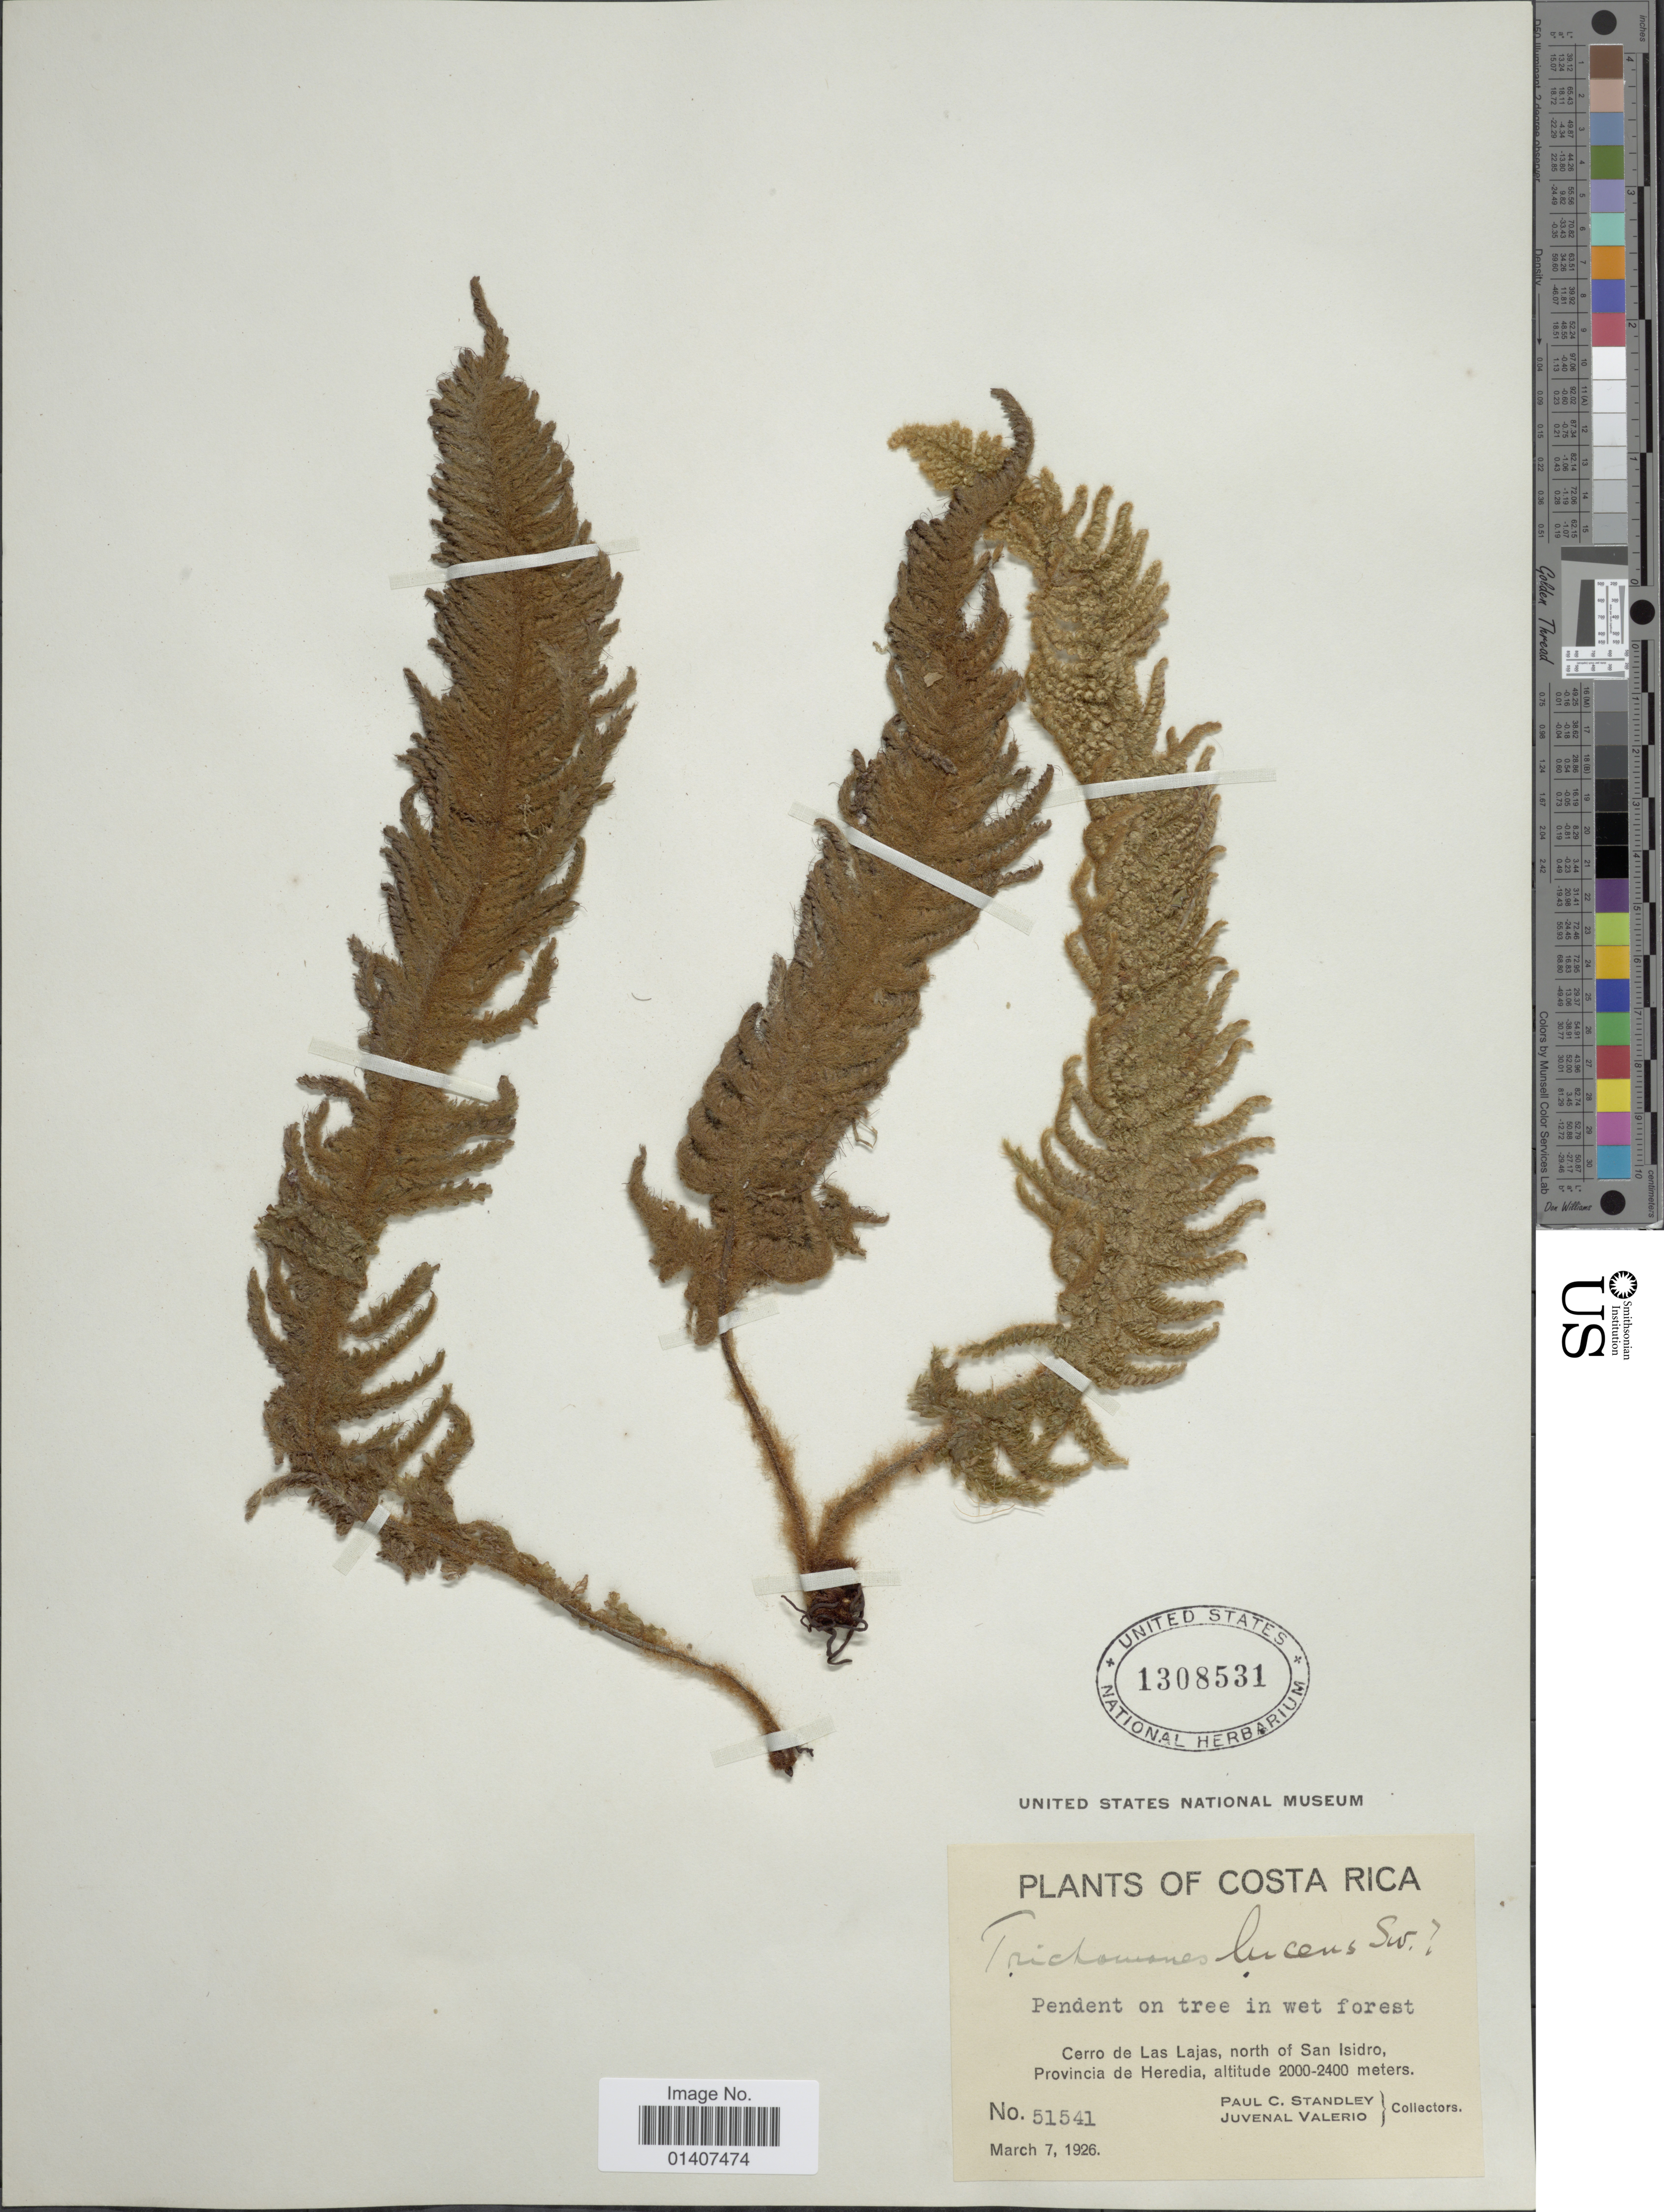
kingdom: Plantae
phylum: Tracheophyta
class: Polypodiopsida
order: Hymenophyllales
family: Hymenophyllaceae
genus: Trichomanes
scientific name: Trichomanes lucens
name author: Sw.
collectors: P. C. Standley & J. Valerio R.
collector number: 51541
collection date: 1926-03-07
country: Costa Rica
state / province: Heredia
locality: Cerro de Las Lajas, north of San Isidro, provincia de Heredia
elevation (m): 2000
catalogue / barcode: US 1308531